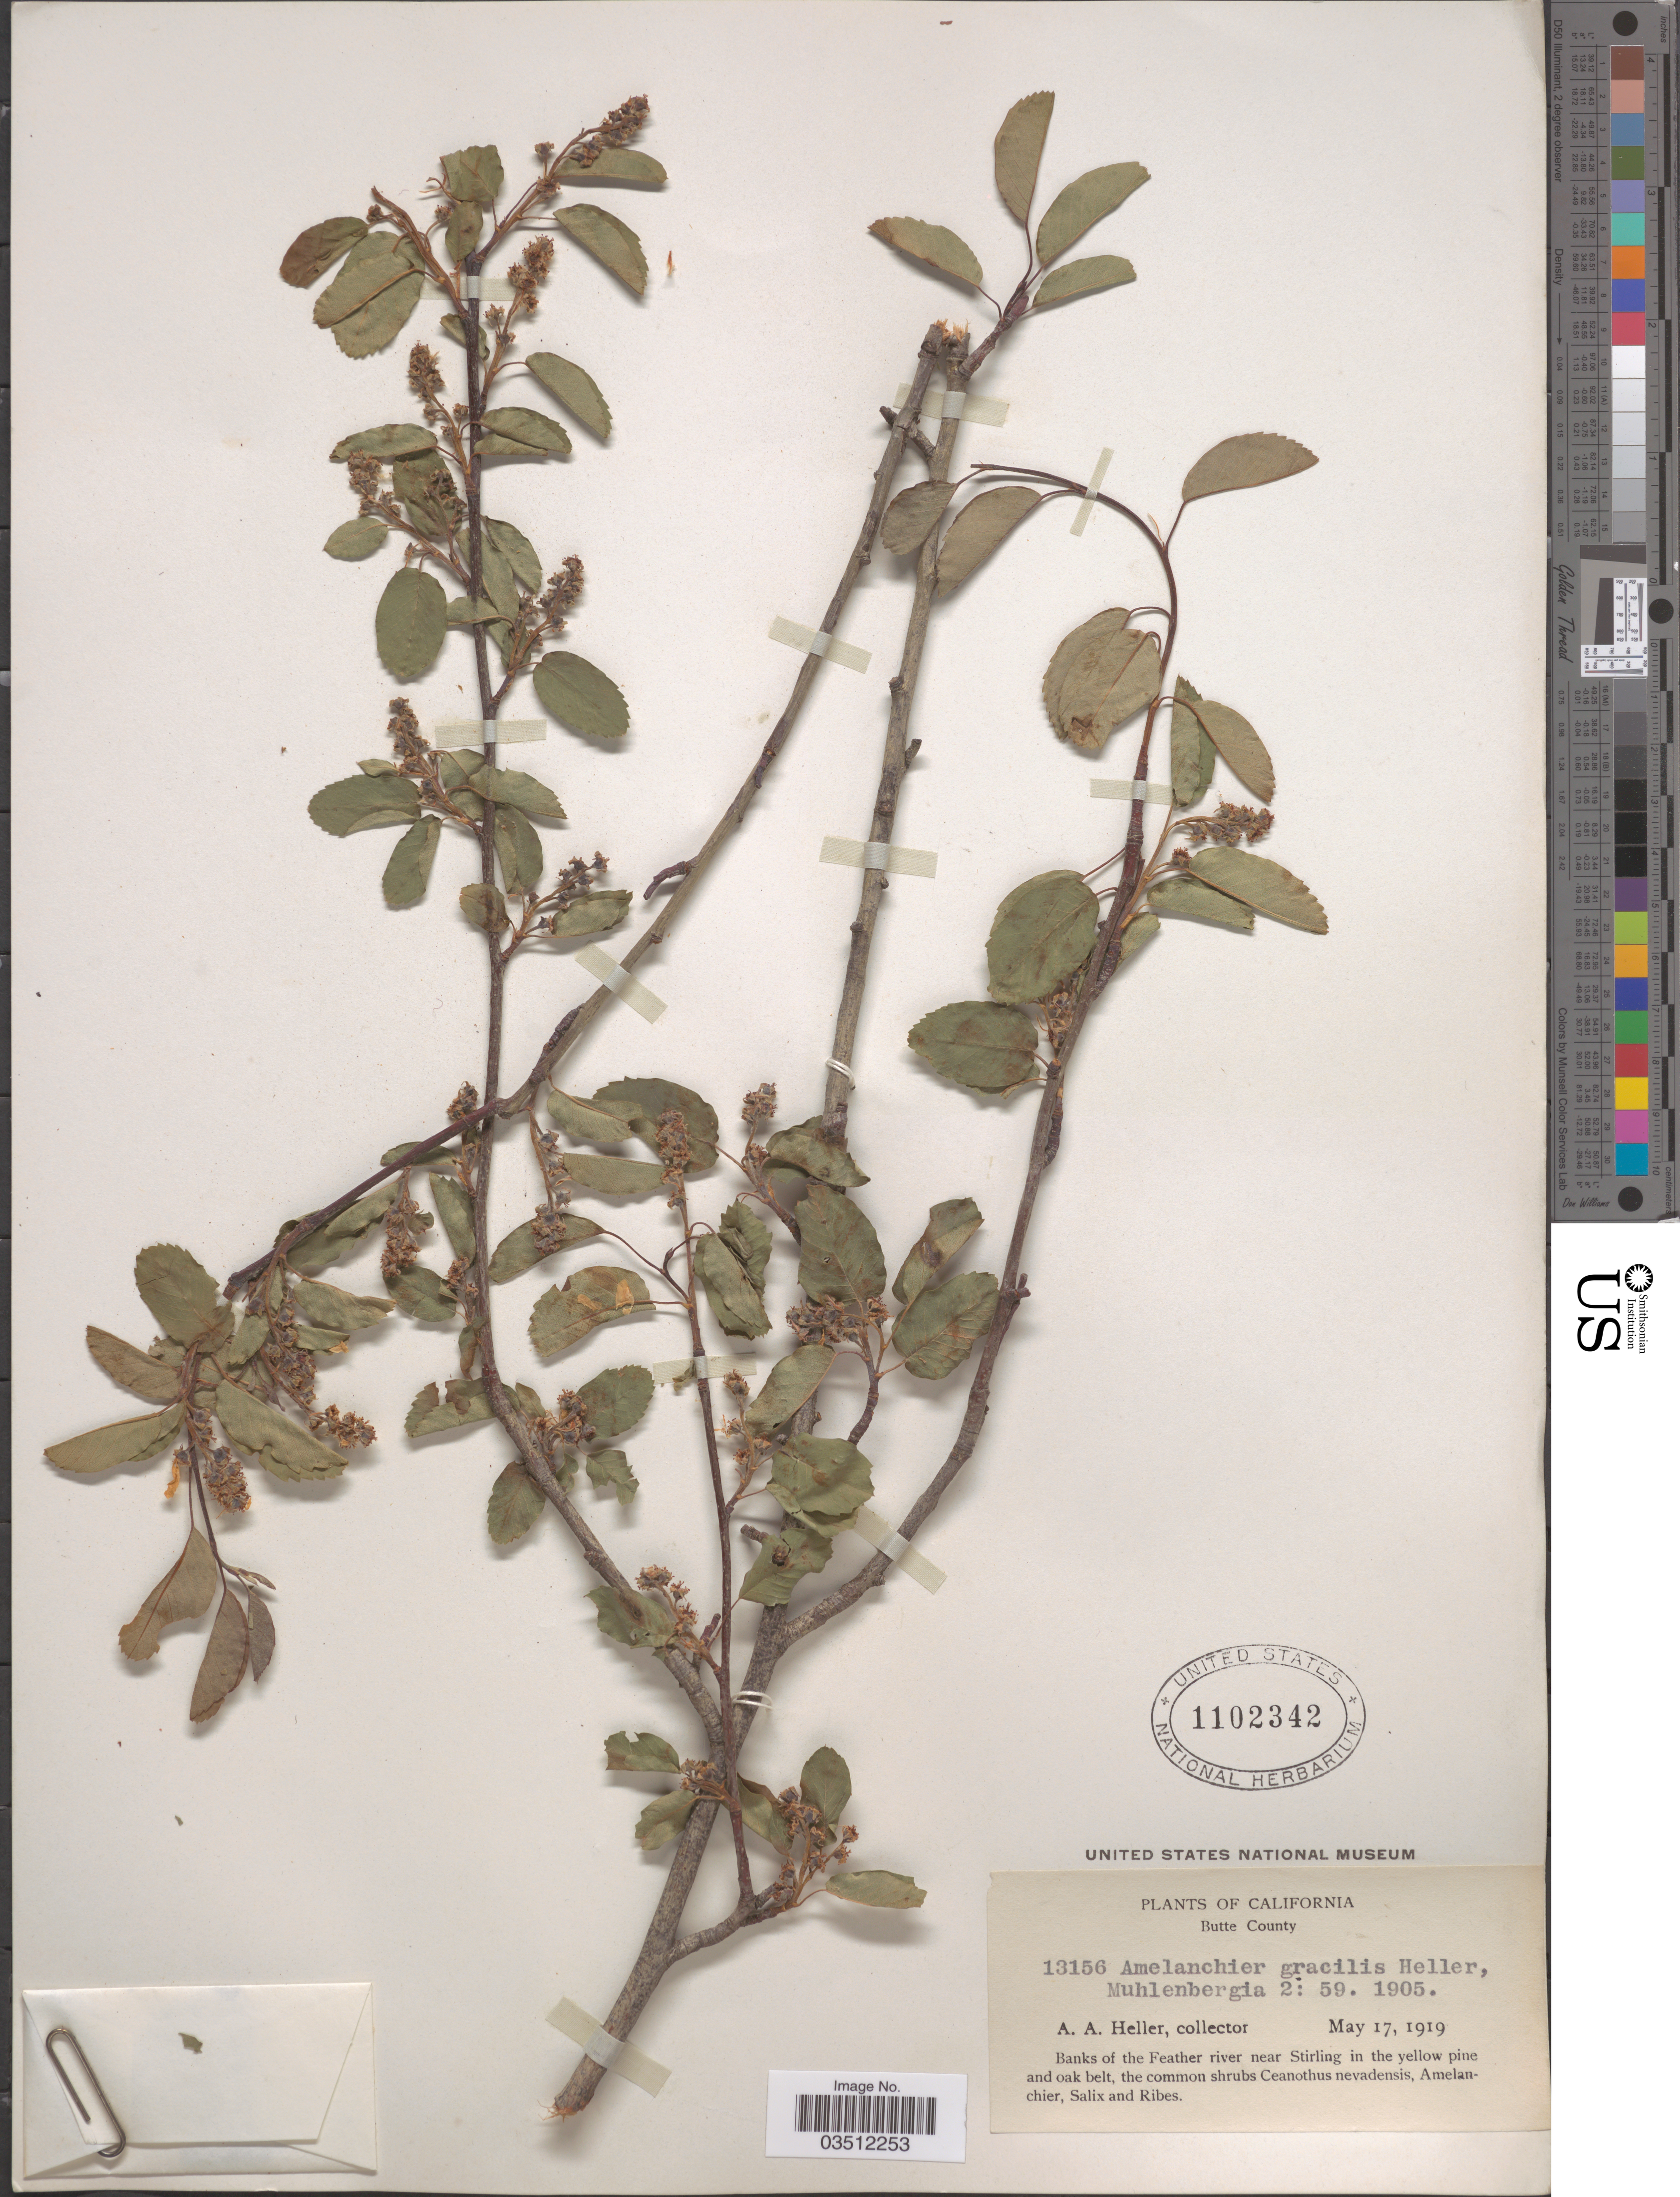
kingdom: Plantae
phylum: Tracheophyta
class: Magnoliopsida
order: Rosales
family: Rosaceae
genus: Amelanchier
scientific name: Amelanchier gracilis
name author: A. Heller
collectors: A. A. Heller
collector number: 13156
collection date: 1919-05-17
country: United States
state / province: California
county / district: Butte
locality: Butte County. Banks of the Feather river near Stirling.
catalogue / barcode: US 1102342